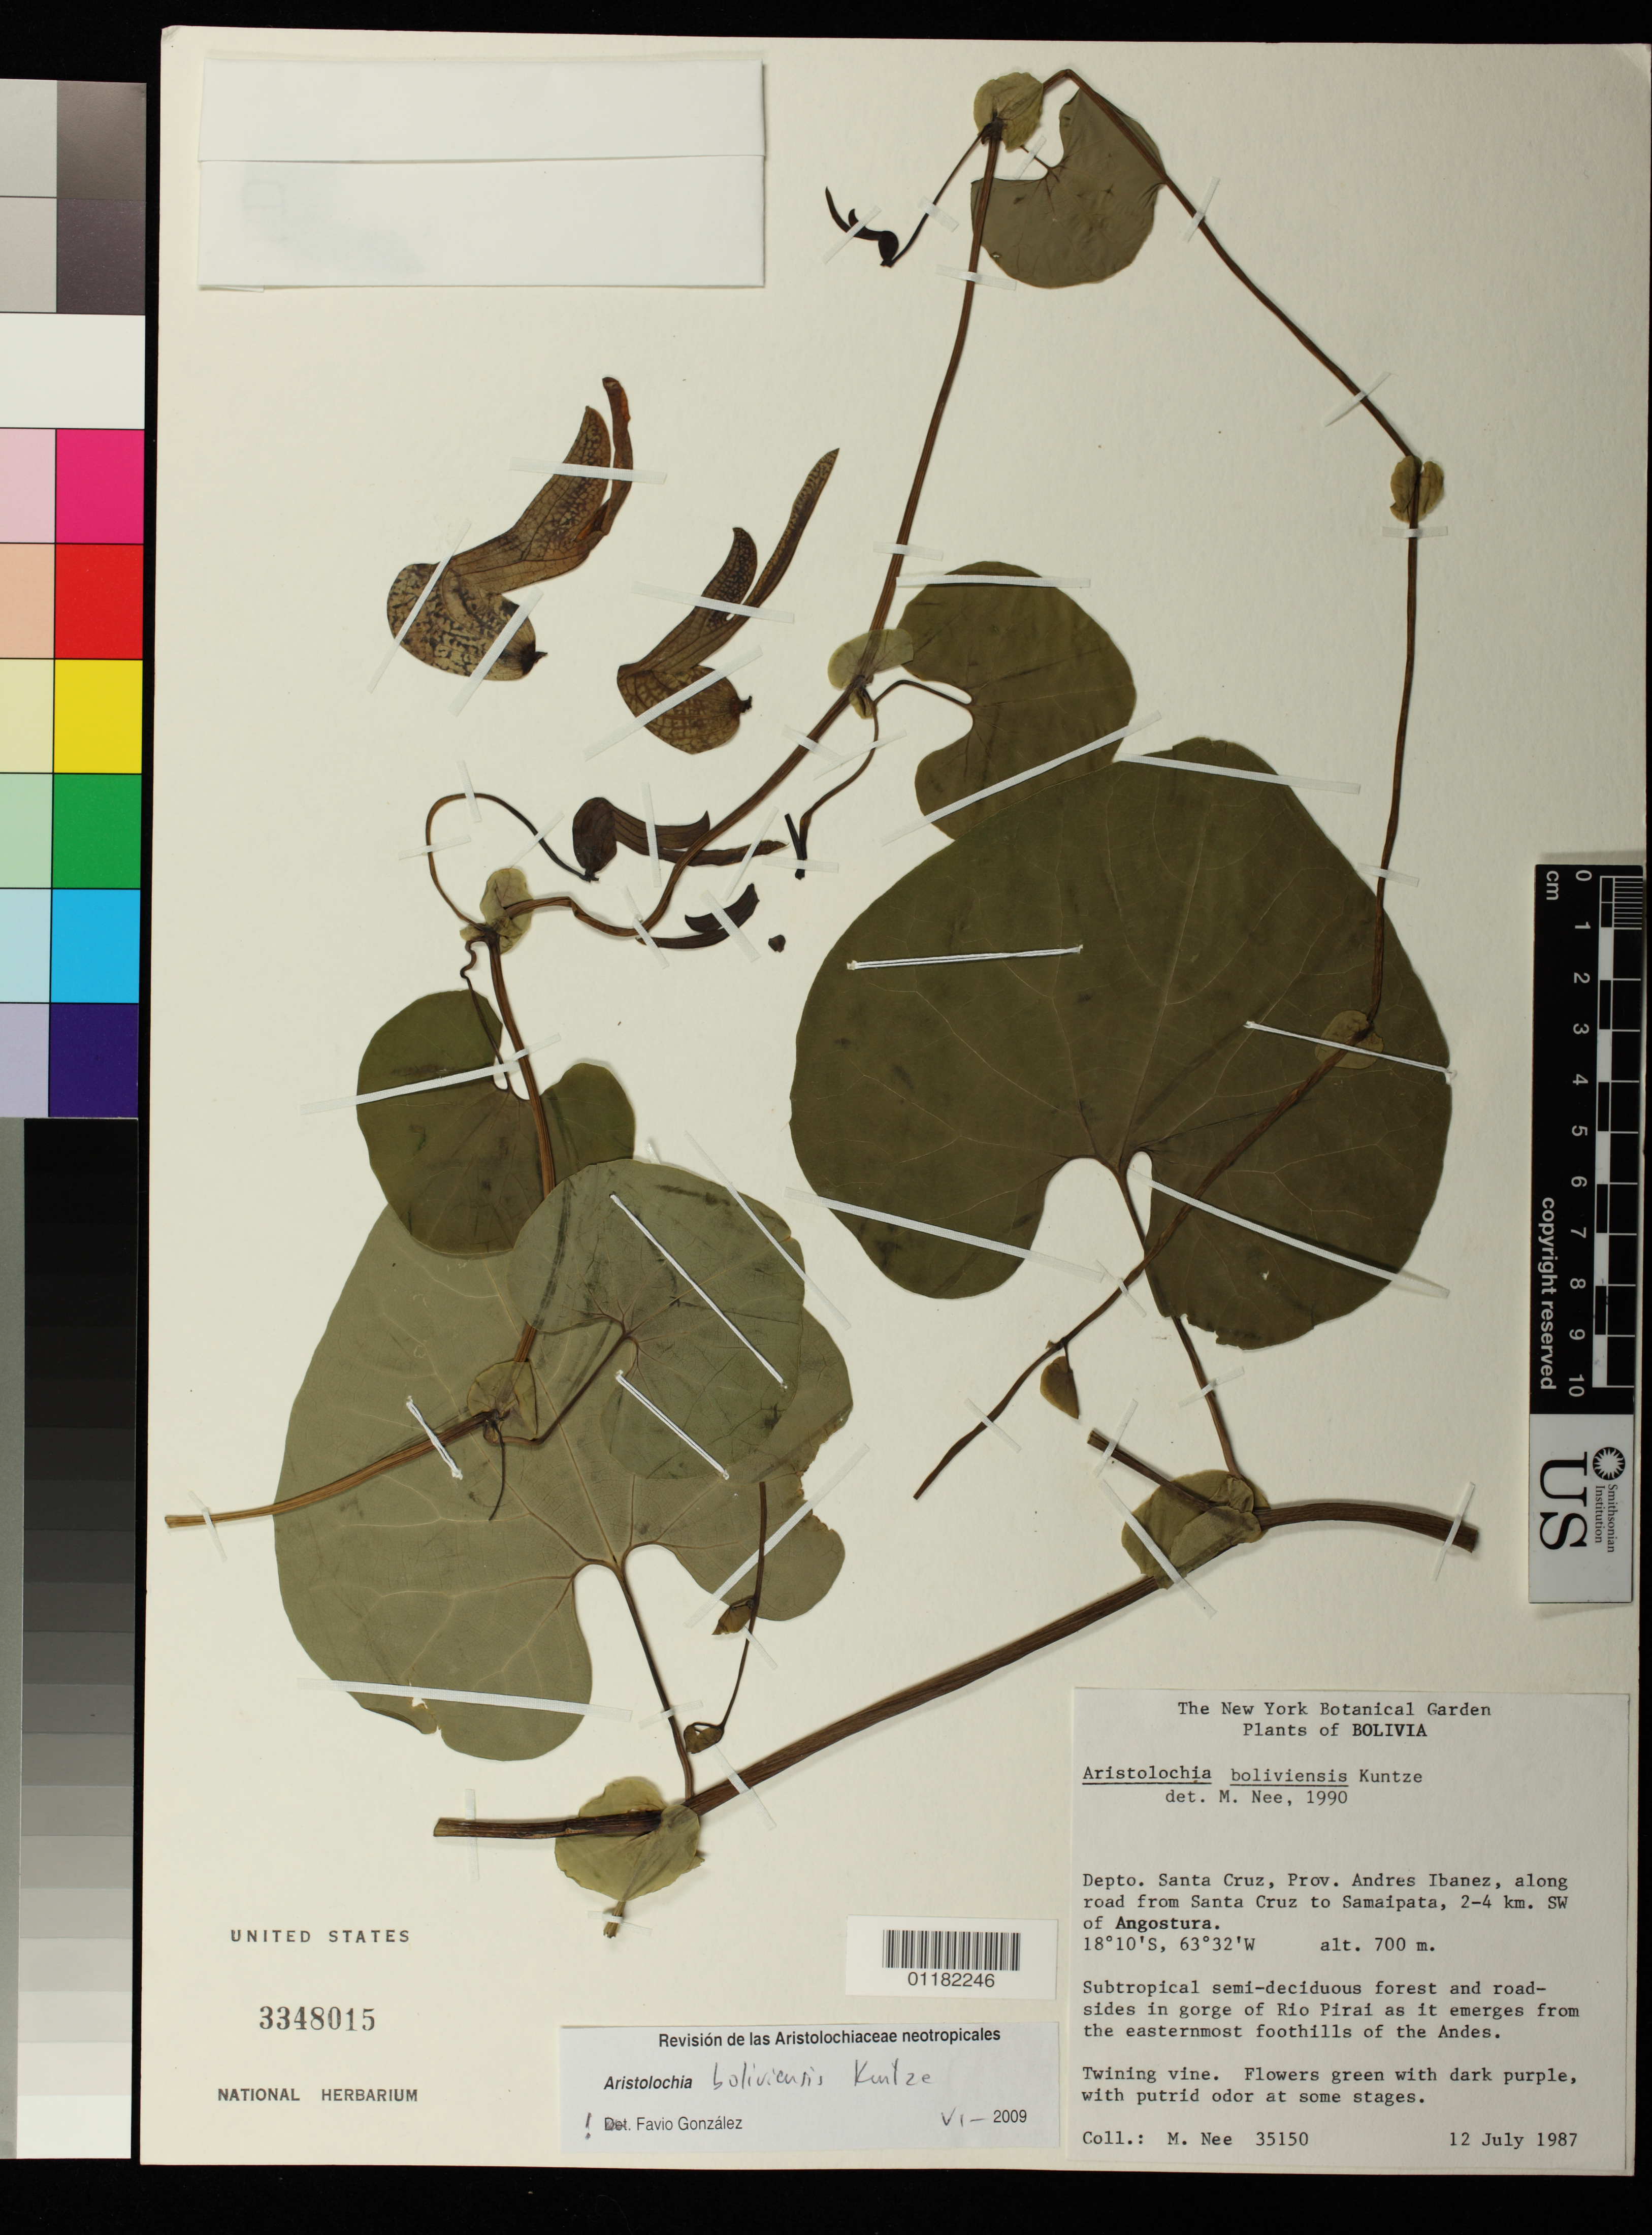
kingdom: Plantae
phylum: Tracheophyta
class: Magnoliopsida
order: Piperales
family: Aristolochiaceae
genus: Aristolochia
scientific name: Aristolochia boliviensis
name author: Kuntze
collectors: M. Nee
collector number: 35150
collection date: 1987-07-12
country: Bolivia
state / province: Santa Cruz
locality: Along road from Santa Cruz to Samaipata, 2-4 km SW of Angostura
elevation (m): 700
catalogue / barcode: US 3348015